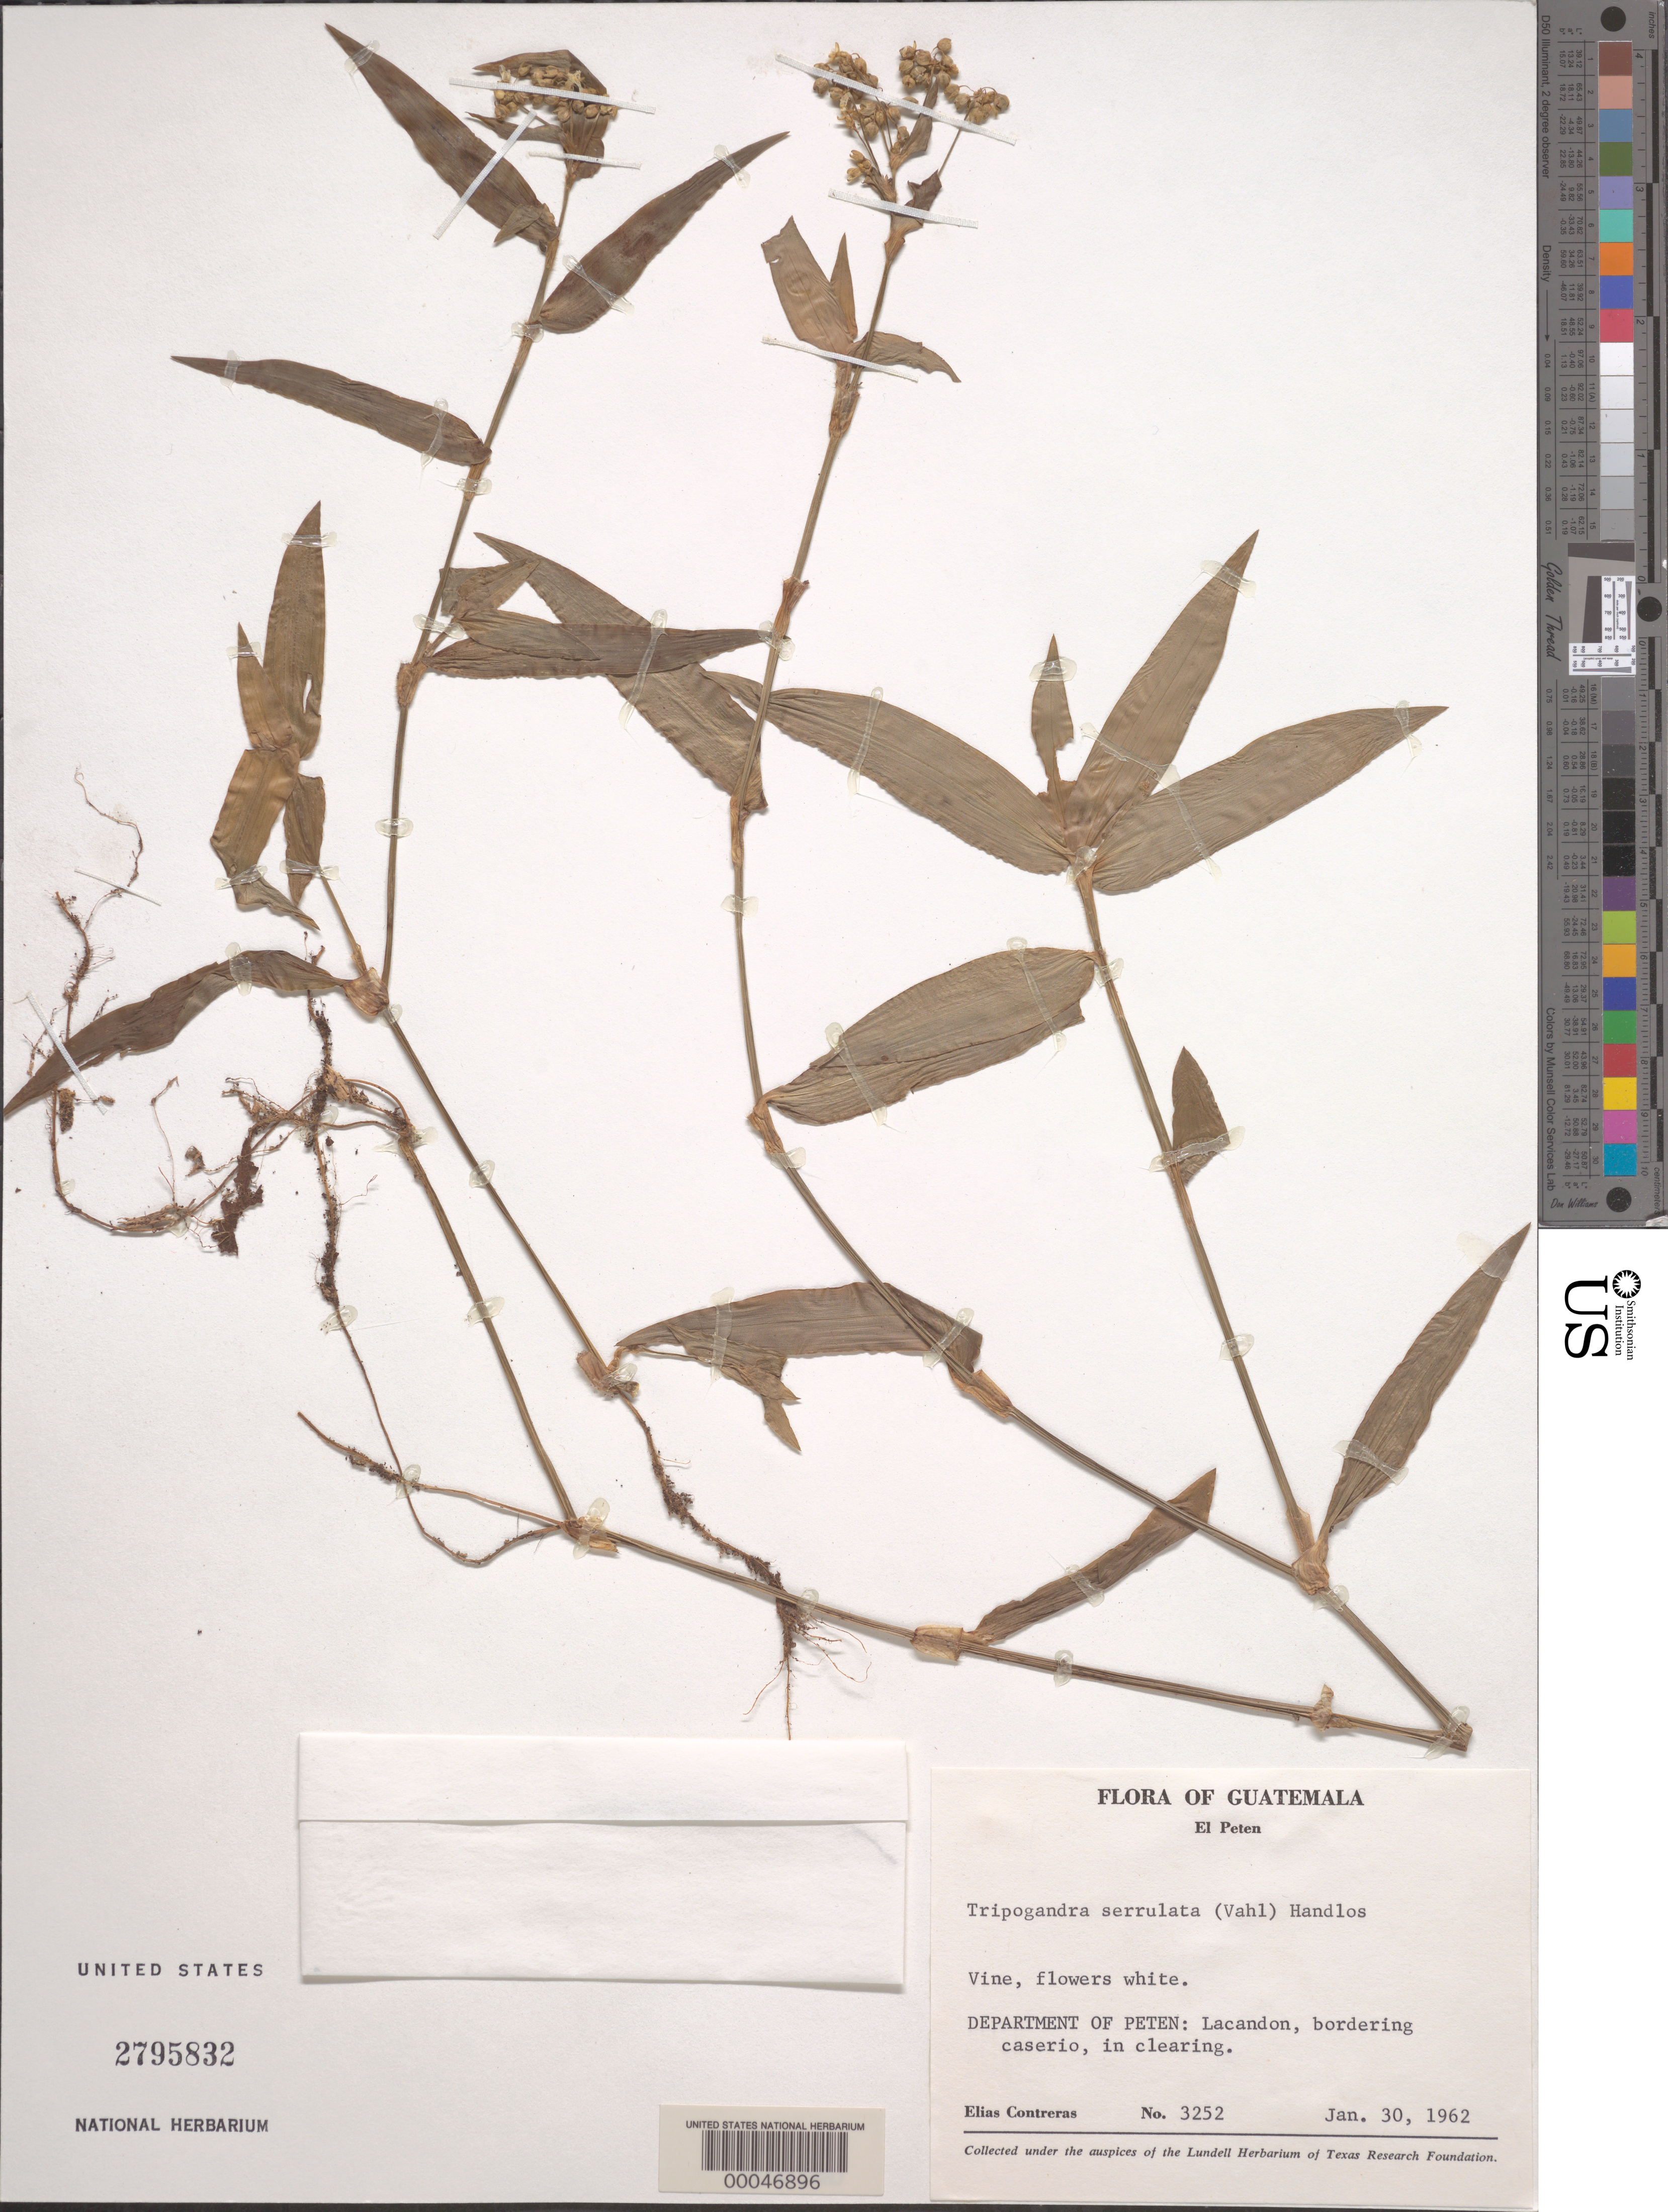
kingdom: Plantae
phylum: Tracheophyta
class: Liliopsida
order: Commelinales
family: Commelinaceae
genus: Tripogandra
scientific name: Tripogandra serrulata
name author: (Vahl) Handlos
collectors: E. Contreras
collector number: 3252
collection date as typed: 30 Jan 1962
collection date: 1962-01-30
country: Guatemala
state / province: El Petén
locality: Lacandon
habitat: Clearing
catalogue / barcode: US 2795832